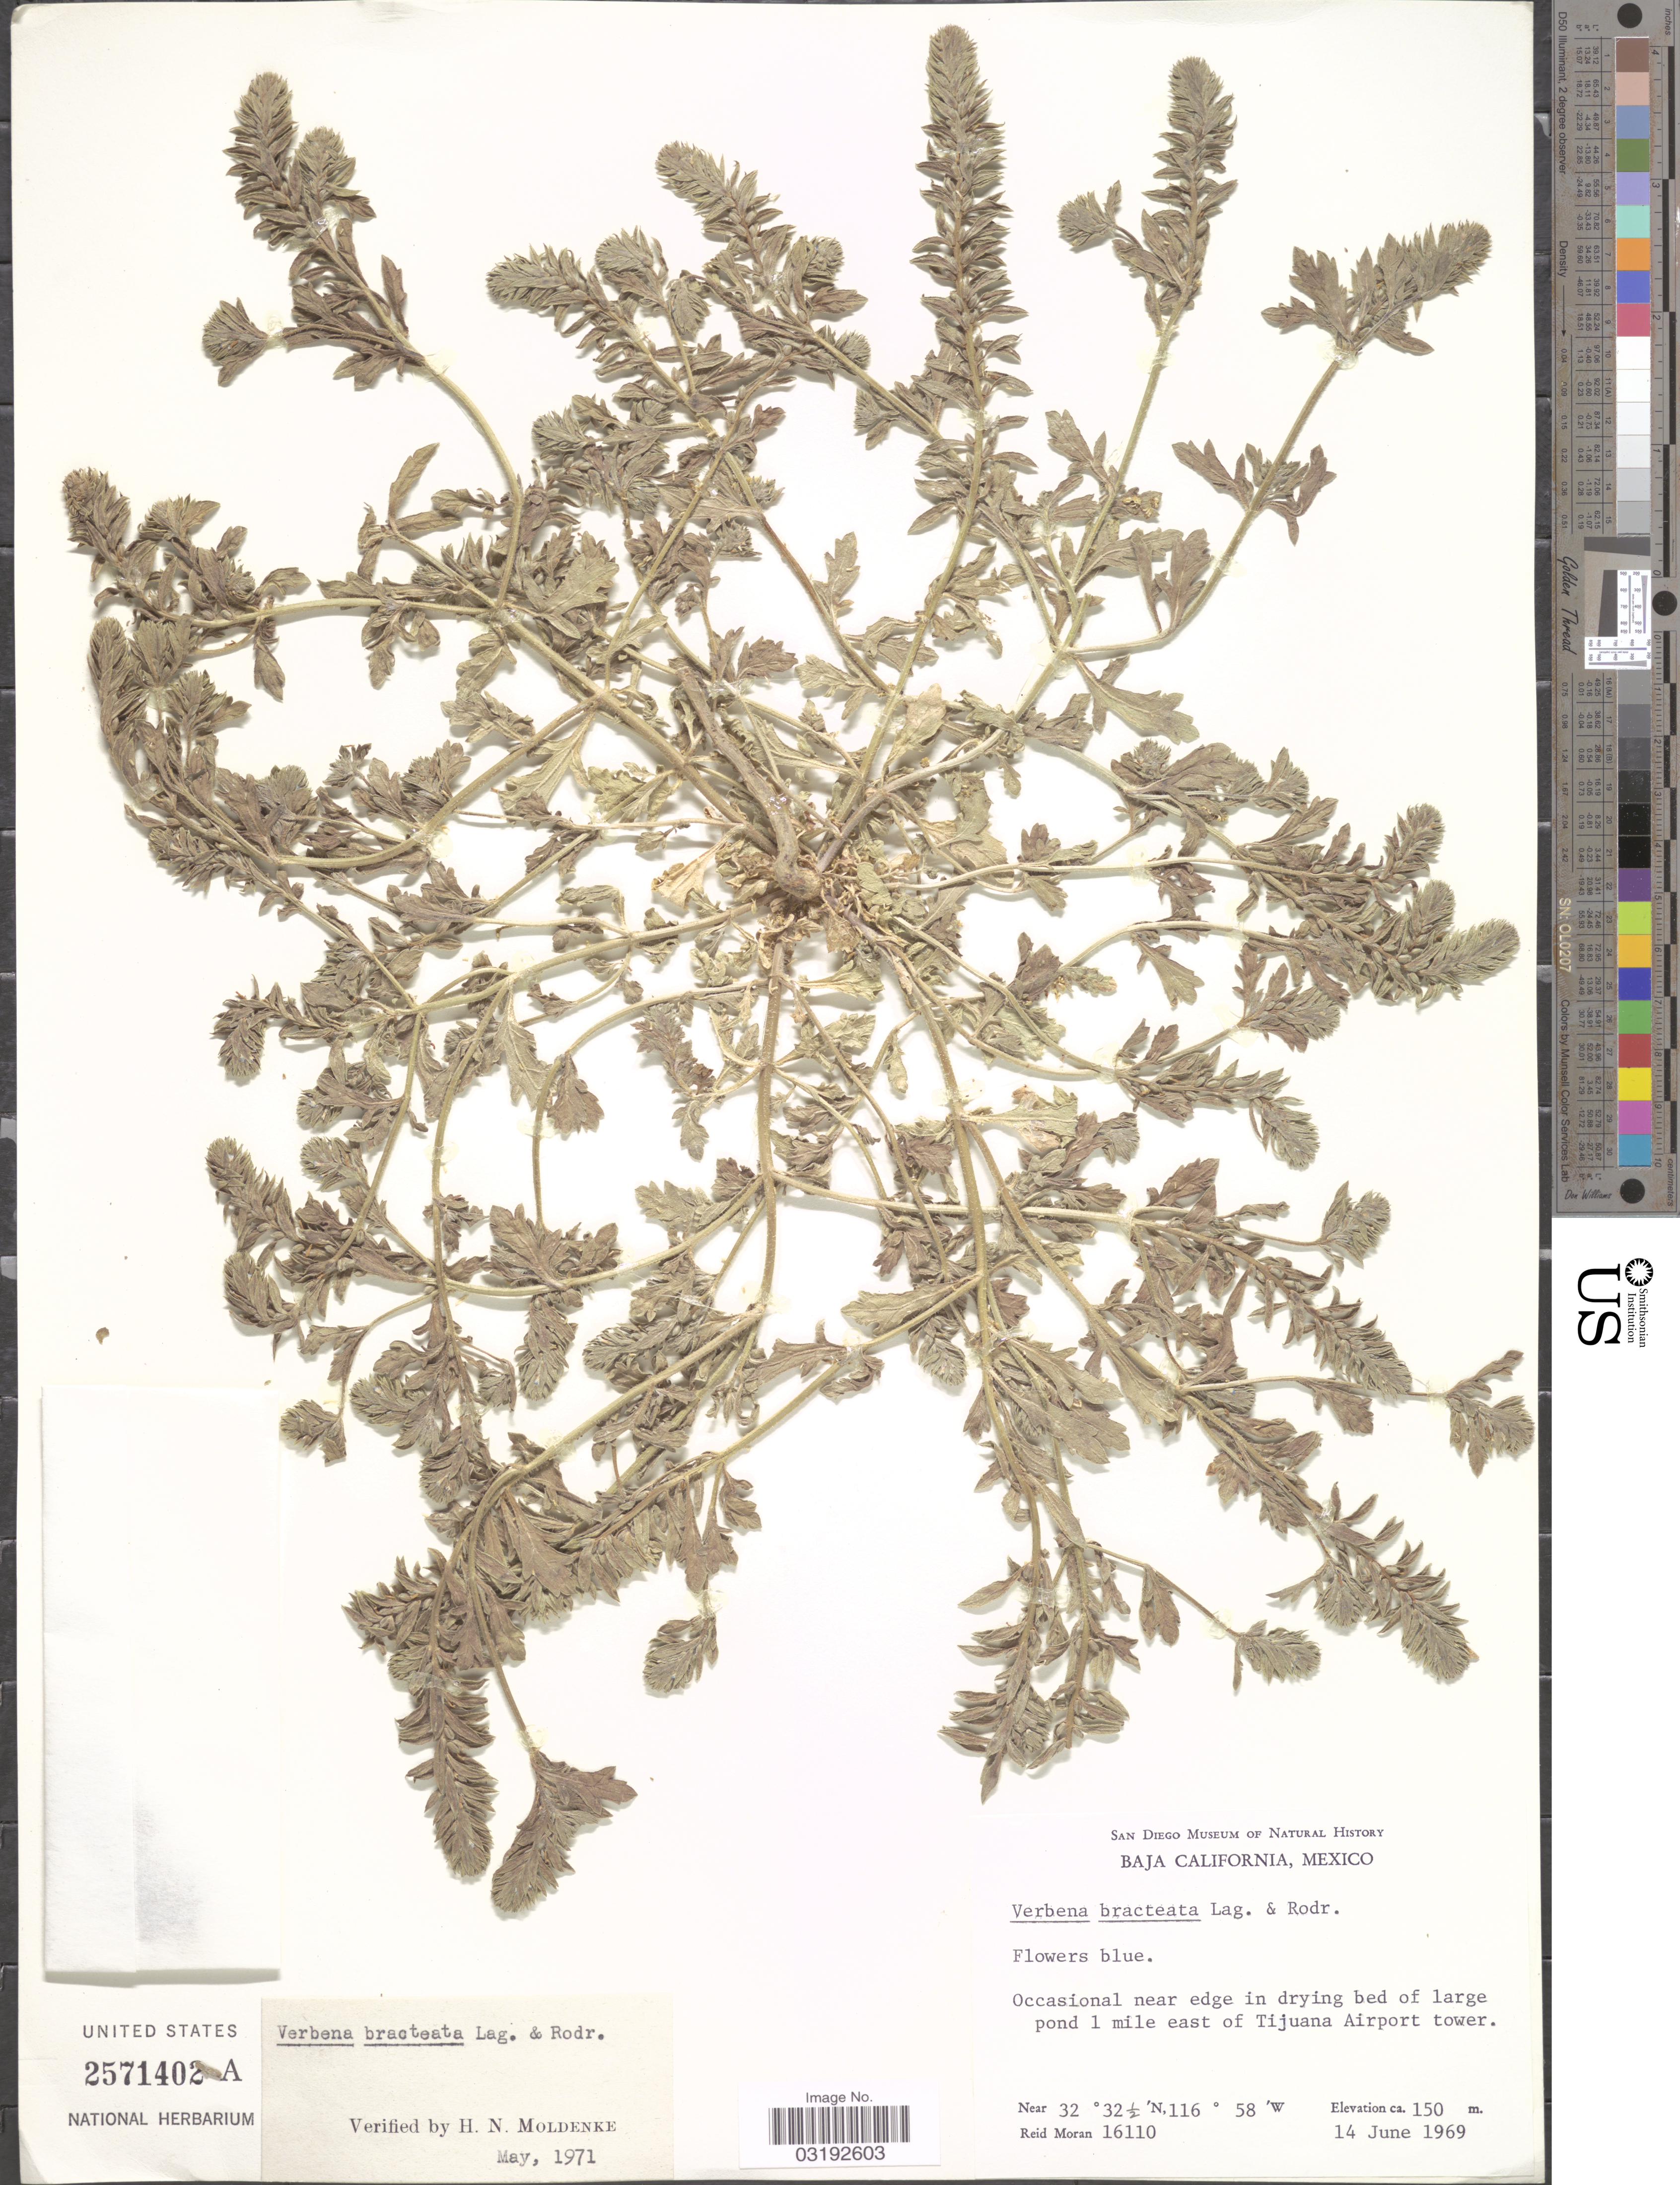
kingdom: Plantae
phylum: Tracheophyta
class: Magnoliopsida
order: Lamiales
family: Verbenaceae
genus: Verbena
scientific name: Verbena bracteata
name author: Cav. ex Lag. & Rodr.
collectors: R. V. Moran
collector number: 16110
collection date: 1969-06-14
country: Mexico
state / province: Baja California Norte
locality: Occasional near edge in drying bed of large pond 1 mile east of Tijuana Airport tower.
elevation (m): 150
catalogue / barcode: US 2571402A